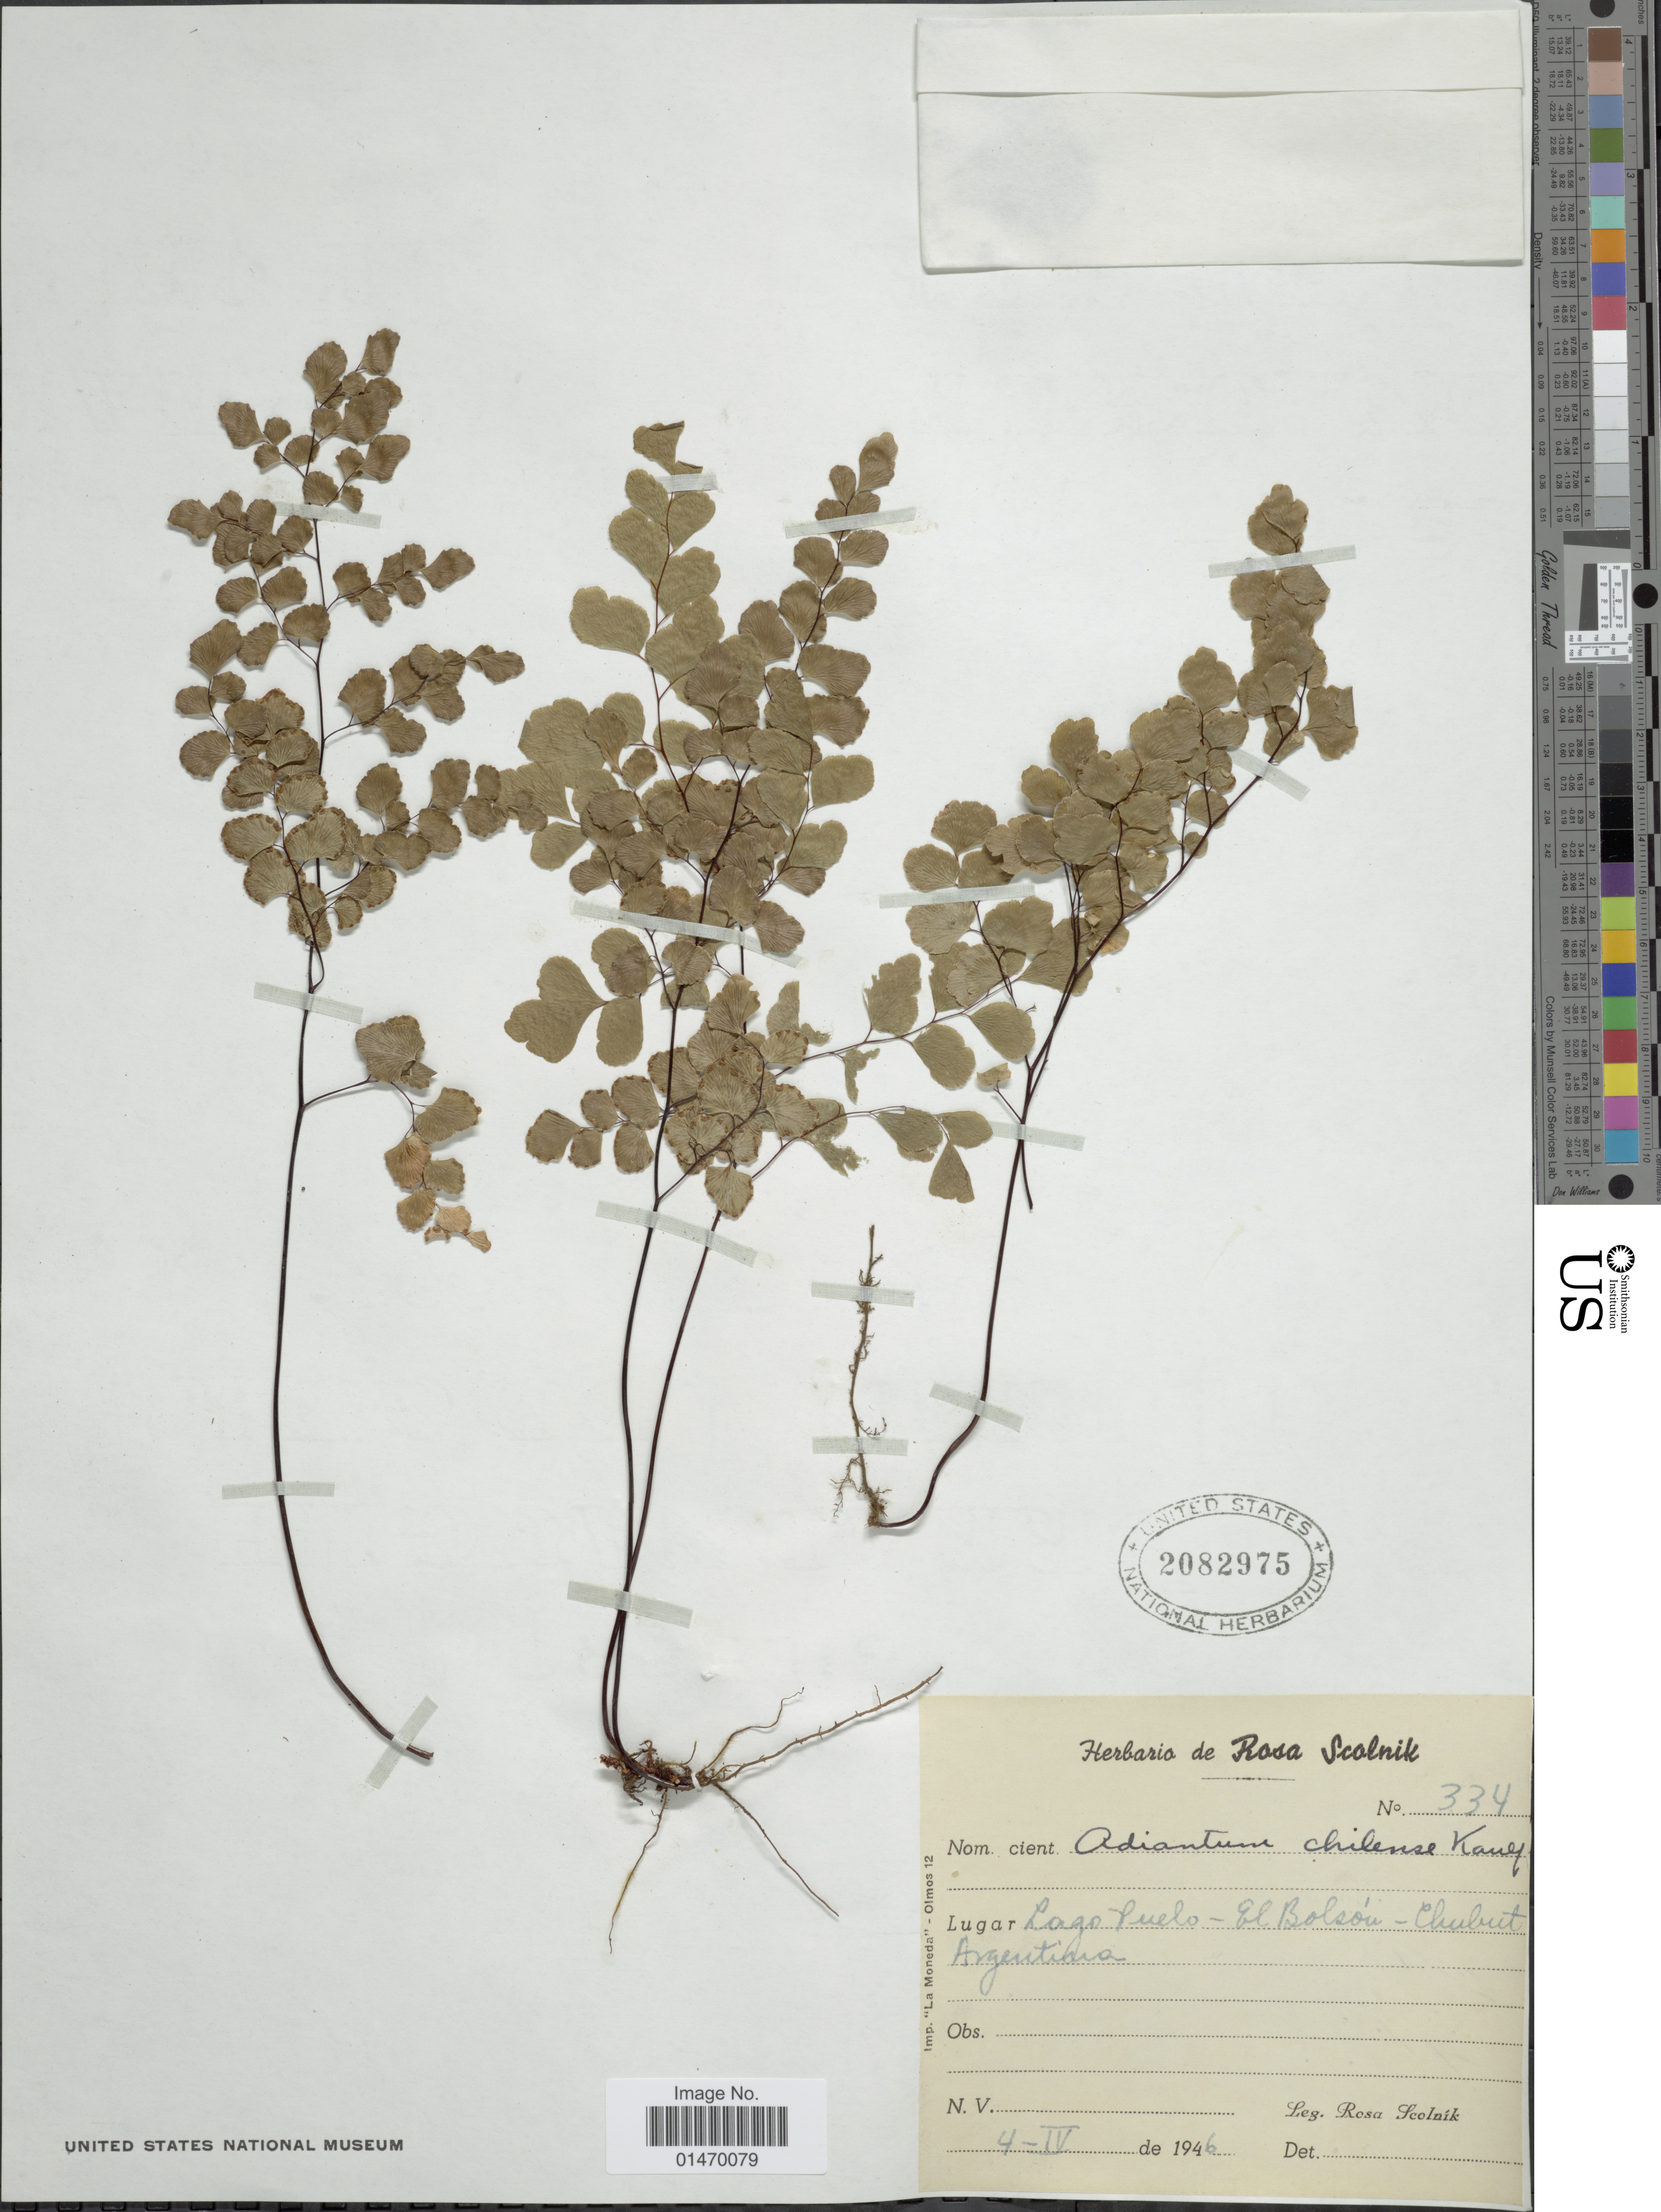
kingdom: Plantae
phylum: Tracheophyta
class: Polypodiopsida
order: Polypodiales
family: Pteridaceae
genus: Adiantum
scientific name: Adiantum chilense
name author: Kaulf.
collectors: R. Scolnik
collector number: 334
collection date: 1946-04-04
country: Argentina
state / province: Chubut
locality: Lago Puelo - El Bolsou.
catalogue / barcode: US 2082975